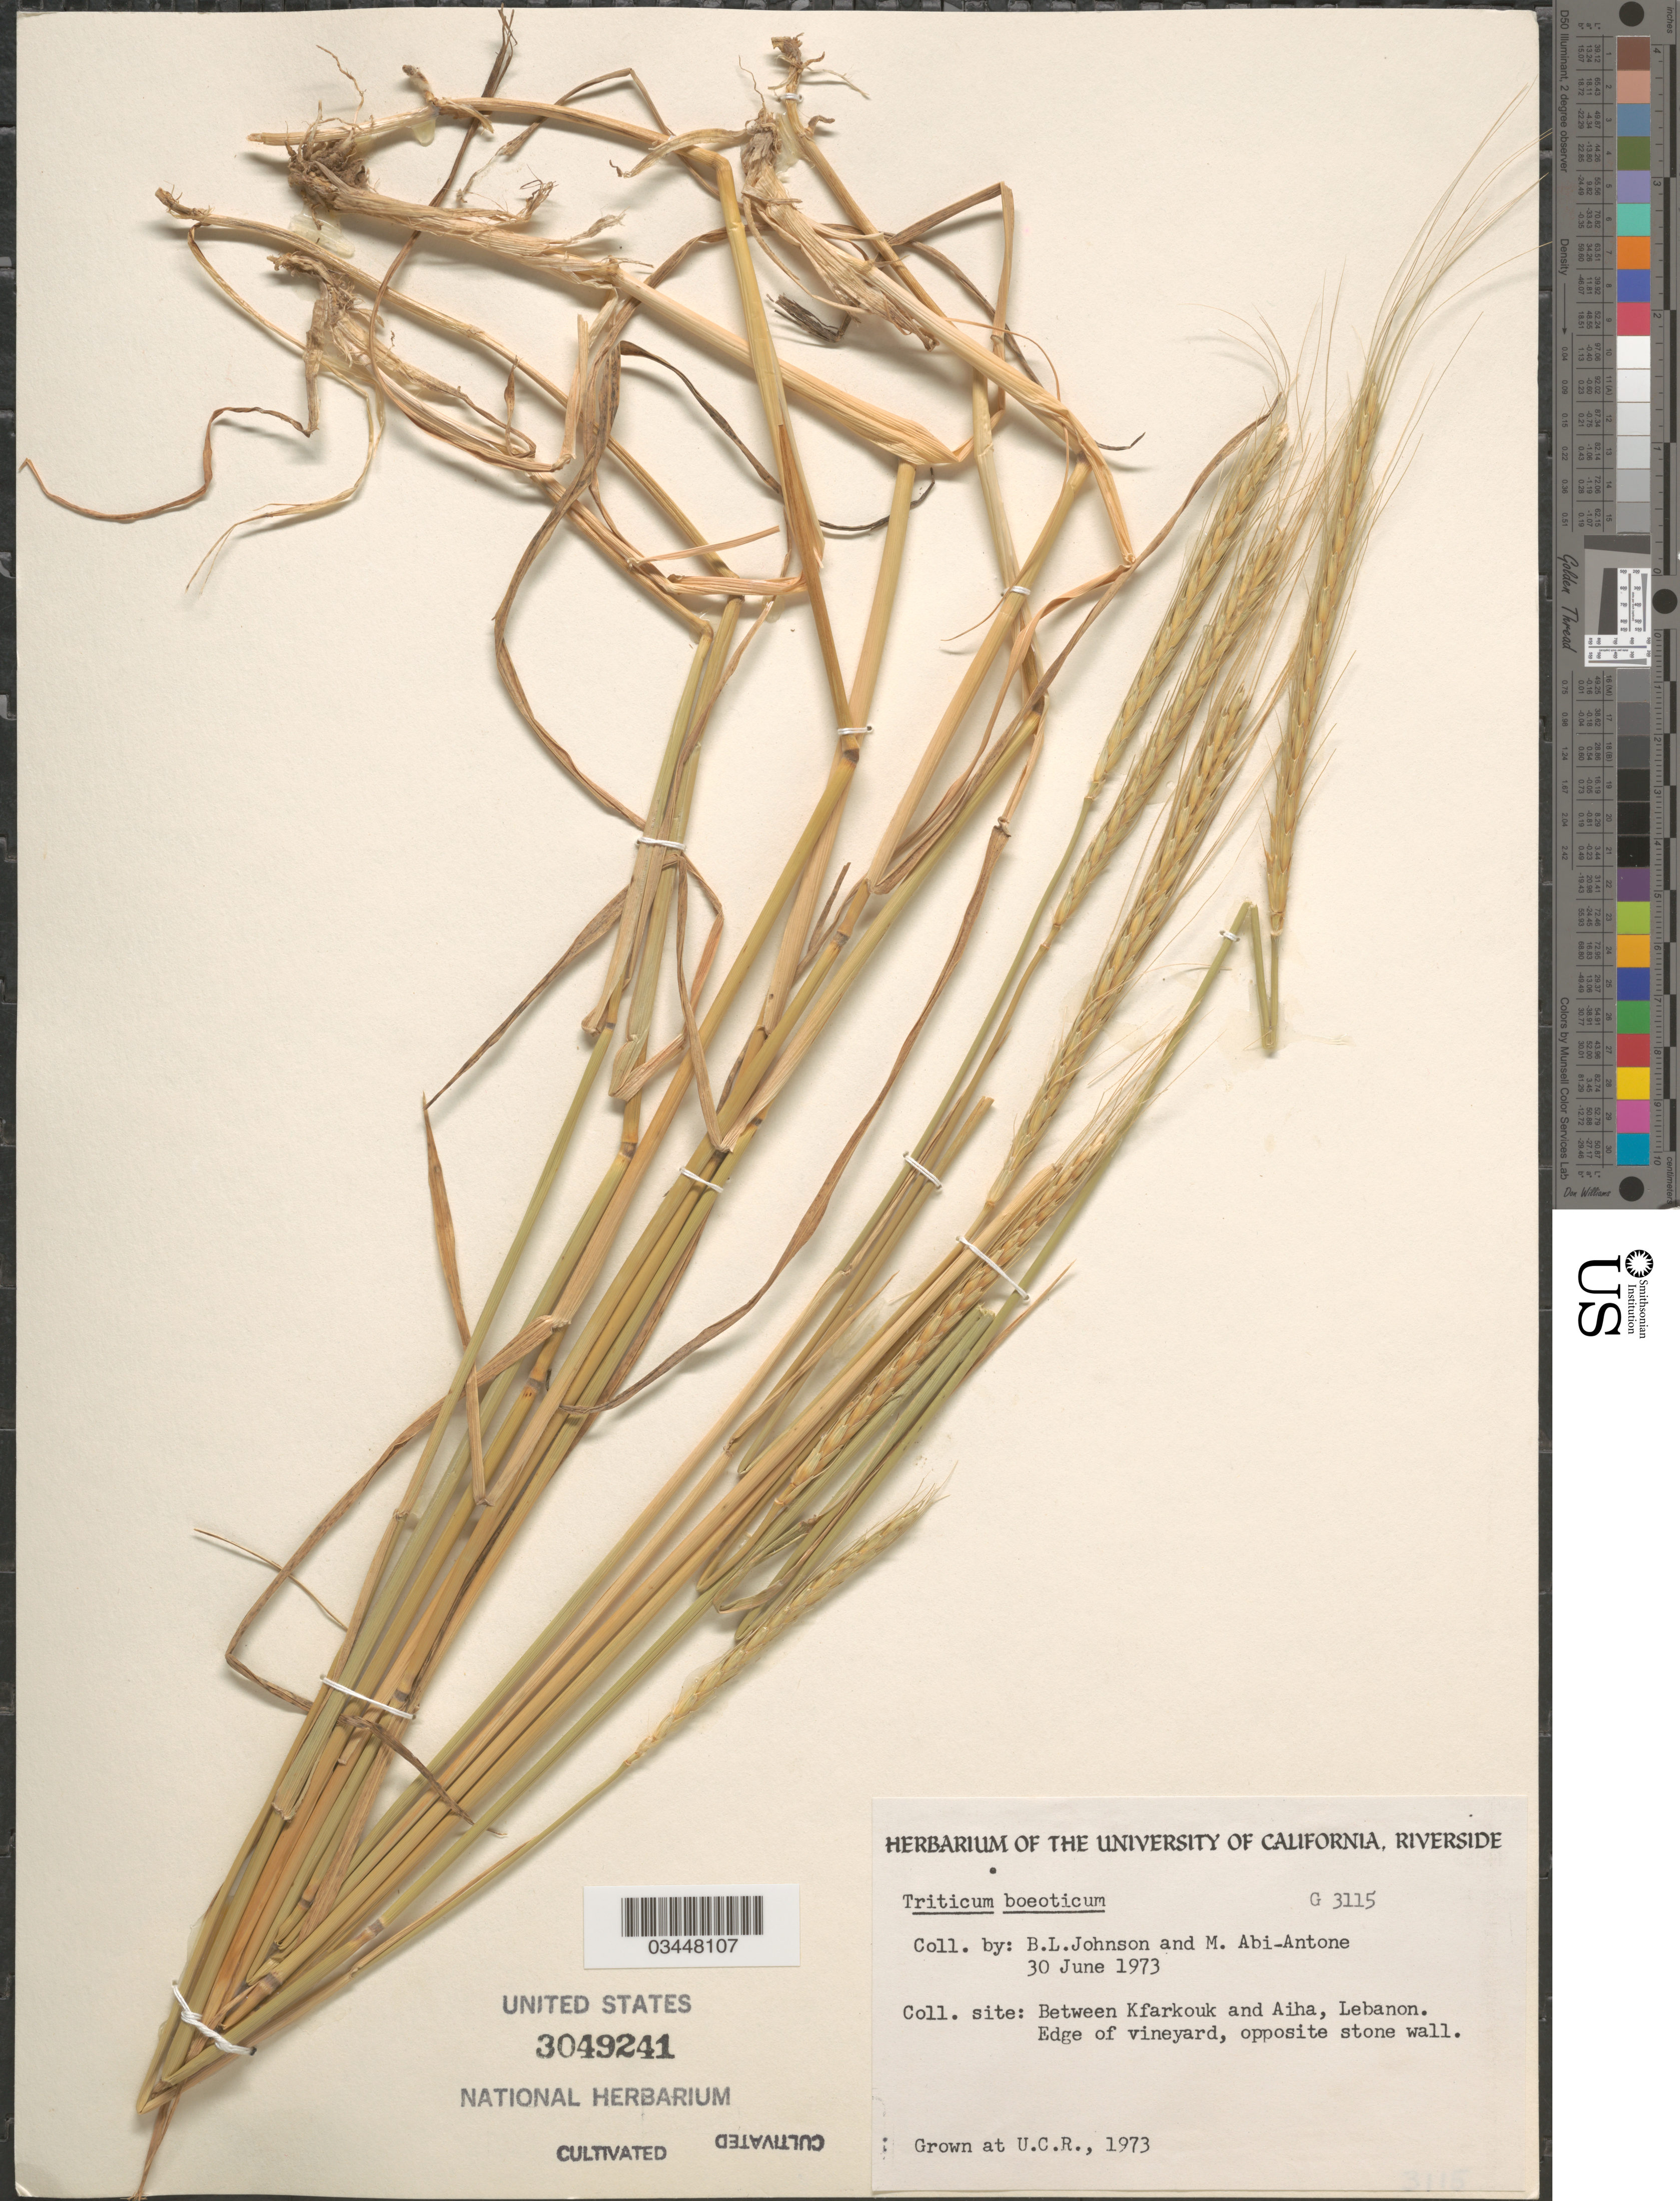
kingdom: Plantae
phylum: Tracheophyta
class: Liliopsida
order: Poales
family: Poaceae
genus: Triticum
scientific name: Triticum boeoticum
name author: Boiss.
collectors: ex herb. Univ. of California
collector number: G3115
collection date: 1973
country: United States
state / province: California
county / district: Riverside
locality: U.C.R.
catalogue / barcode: US 3049241